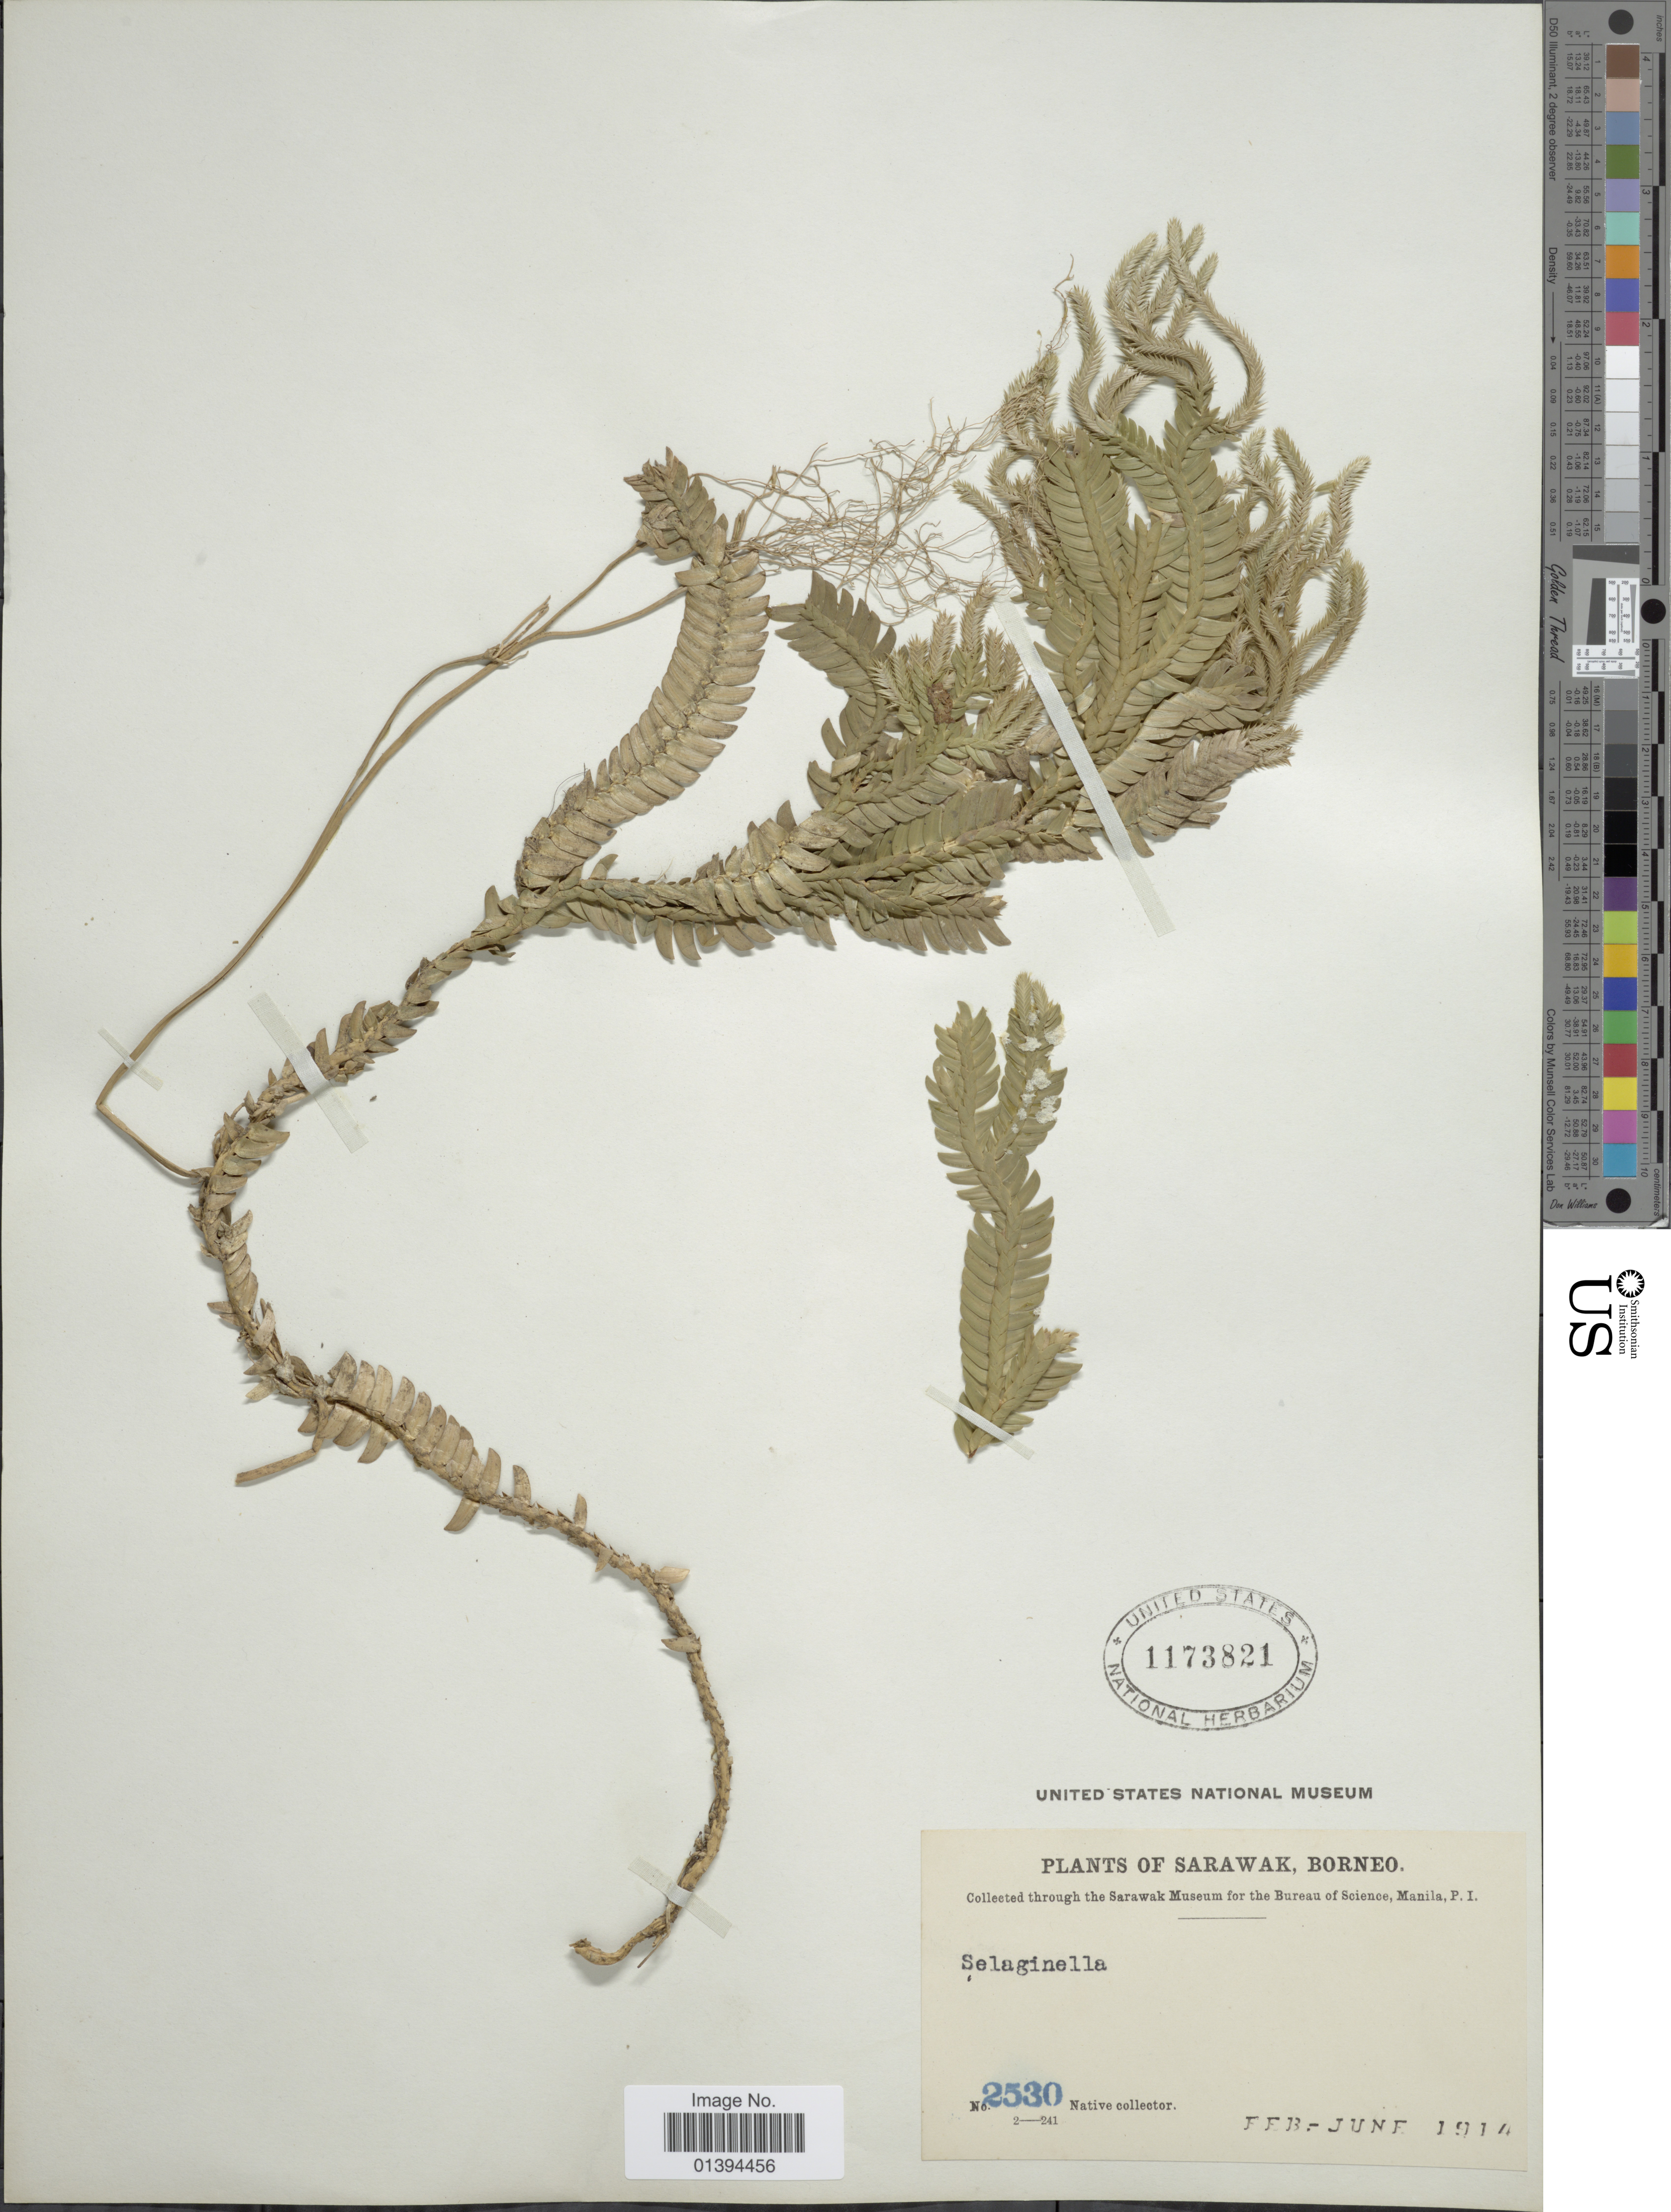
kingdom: Plantae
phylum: Tracheophyta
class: Lycopodiopsida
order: Selaginellales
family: Selaginellaceae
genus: Selaginella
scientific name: Selaginella sp.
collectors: Native collector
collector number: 2530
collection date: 1914-02/1914-06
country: Malaysia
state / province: Sarawak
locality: Borneo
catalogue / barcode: US 1173821